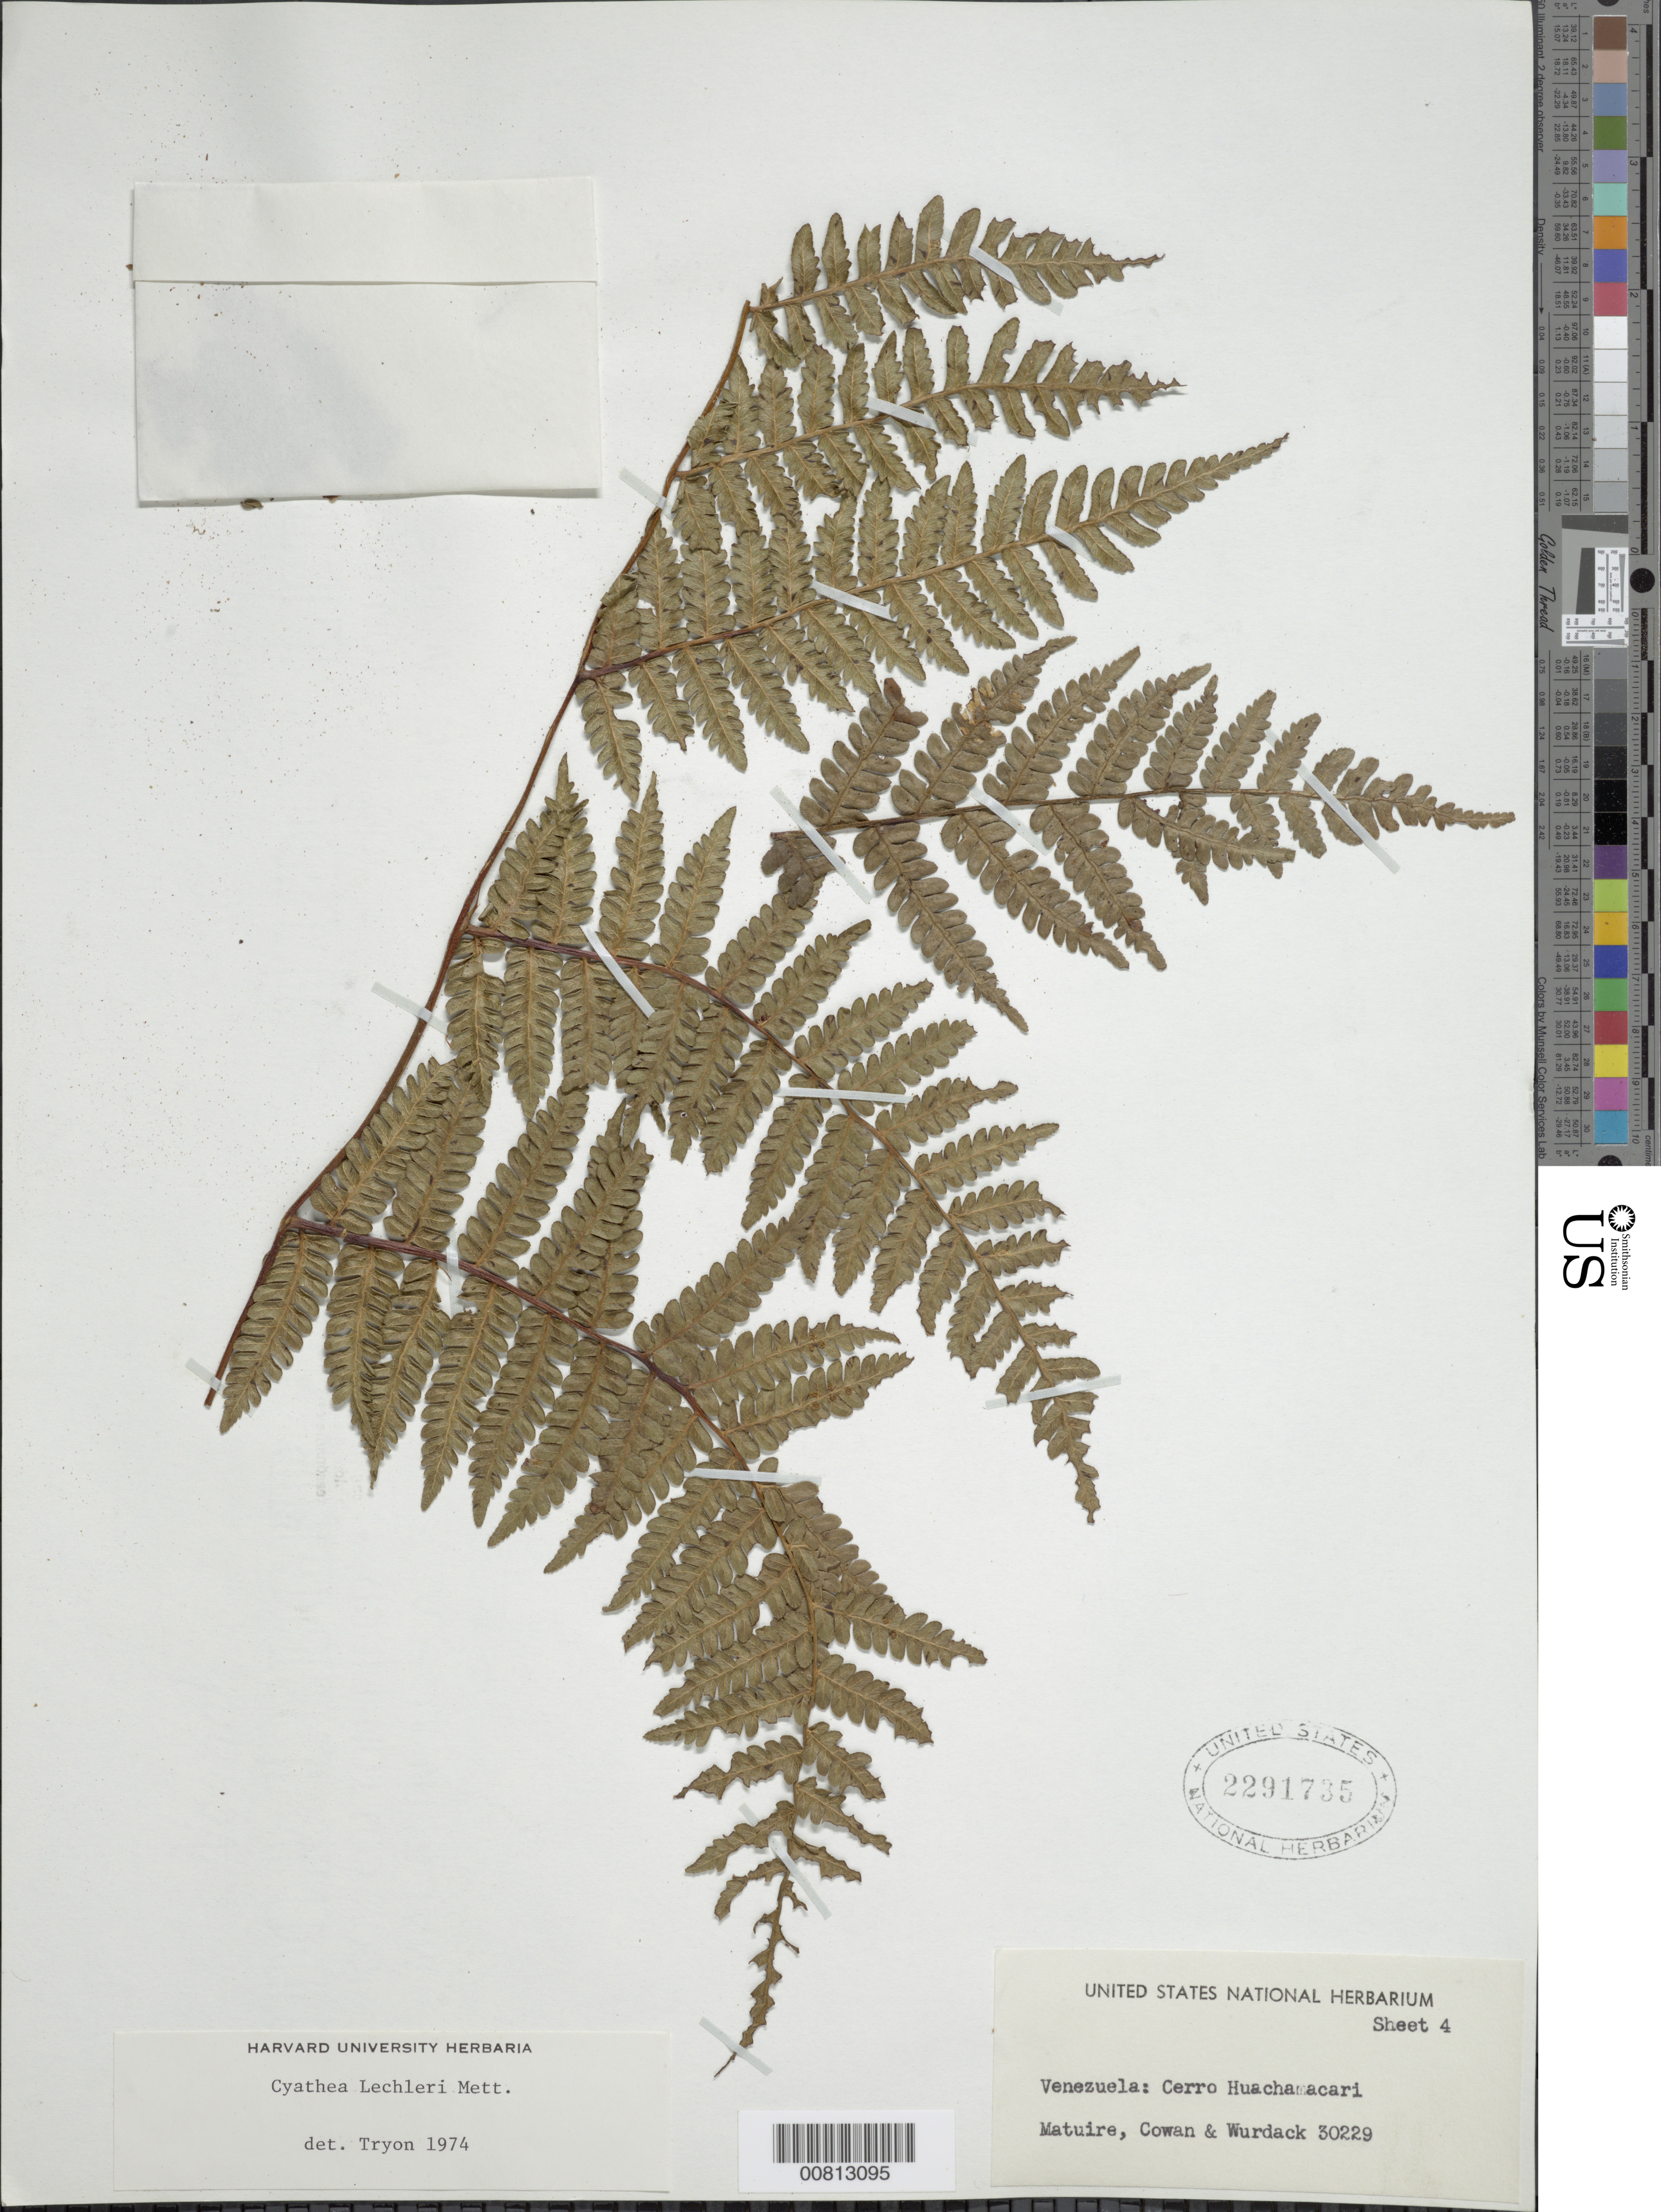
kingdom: Plantae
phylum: Tracheophyta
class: Polypodiopsida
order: Cyatheales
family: Cyatheaceae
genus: Cyathea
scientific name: Cyathea lechleri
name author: Mett.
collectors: Matuire, Cowan & -- Wurdack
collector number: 30229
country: Venezuela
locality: Cerro Huachamacari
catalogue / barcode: US 2291735